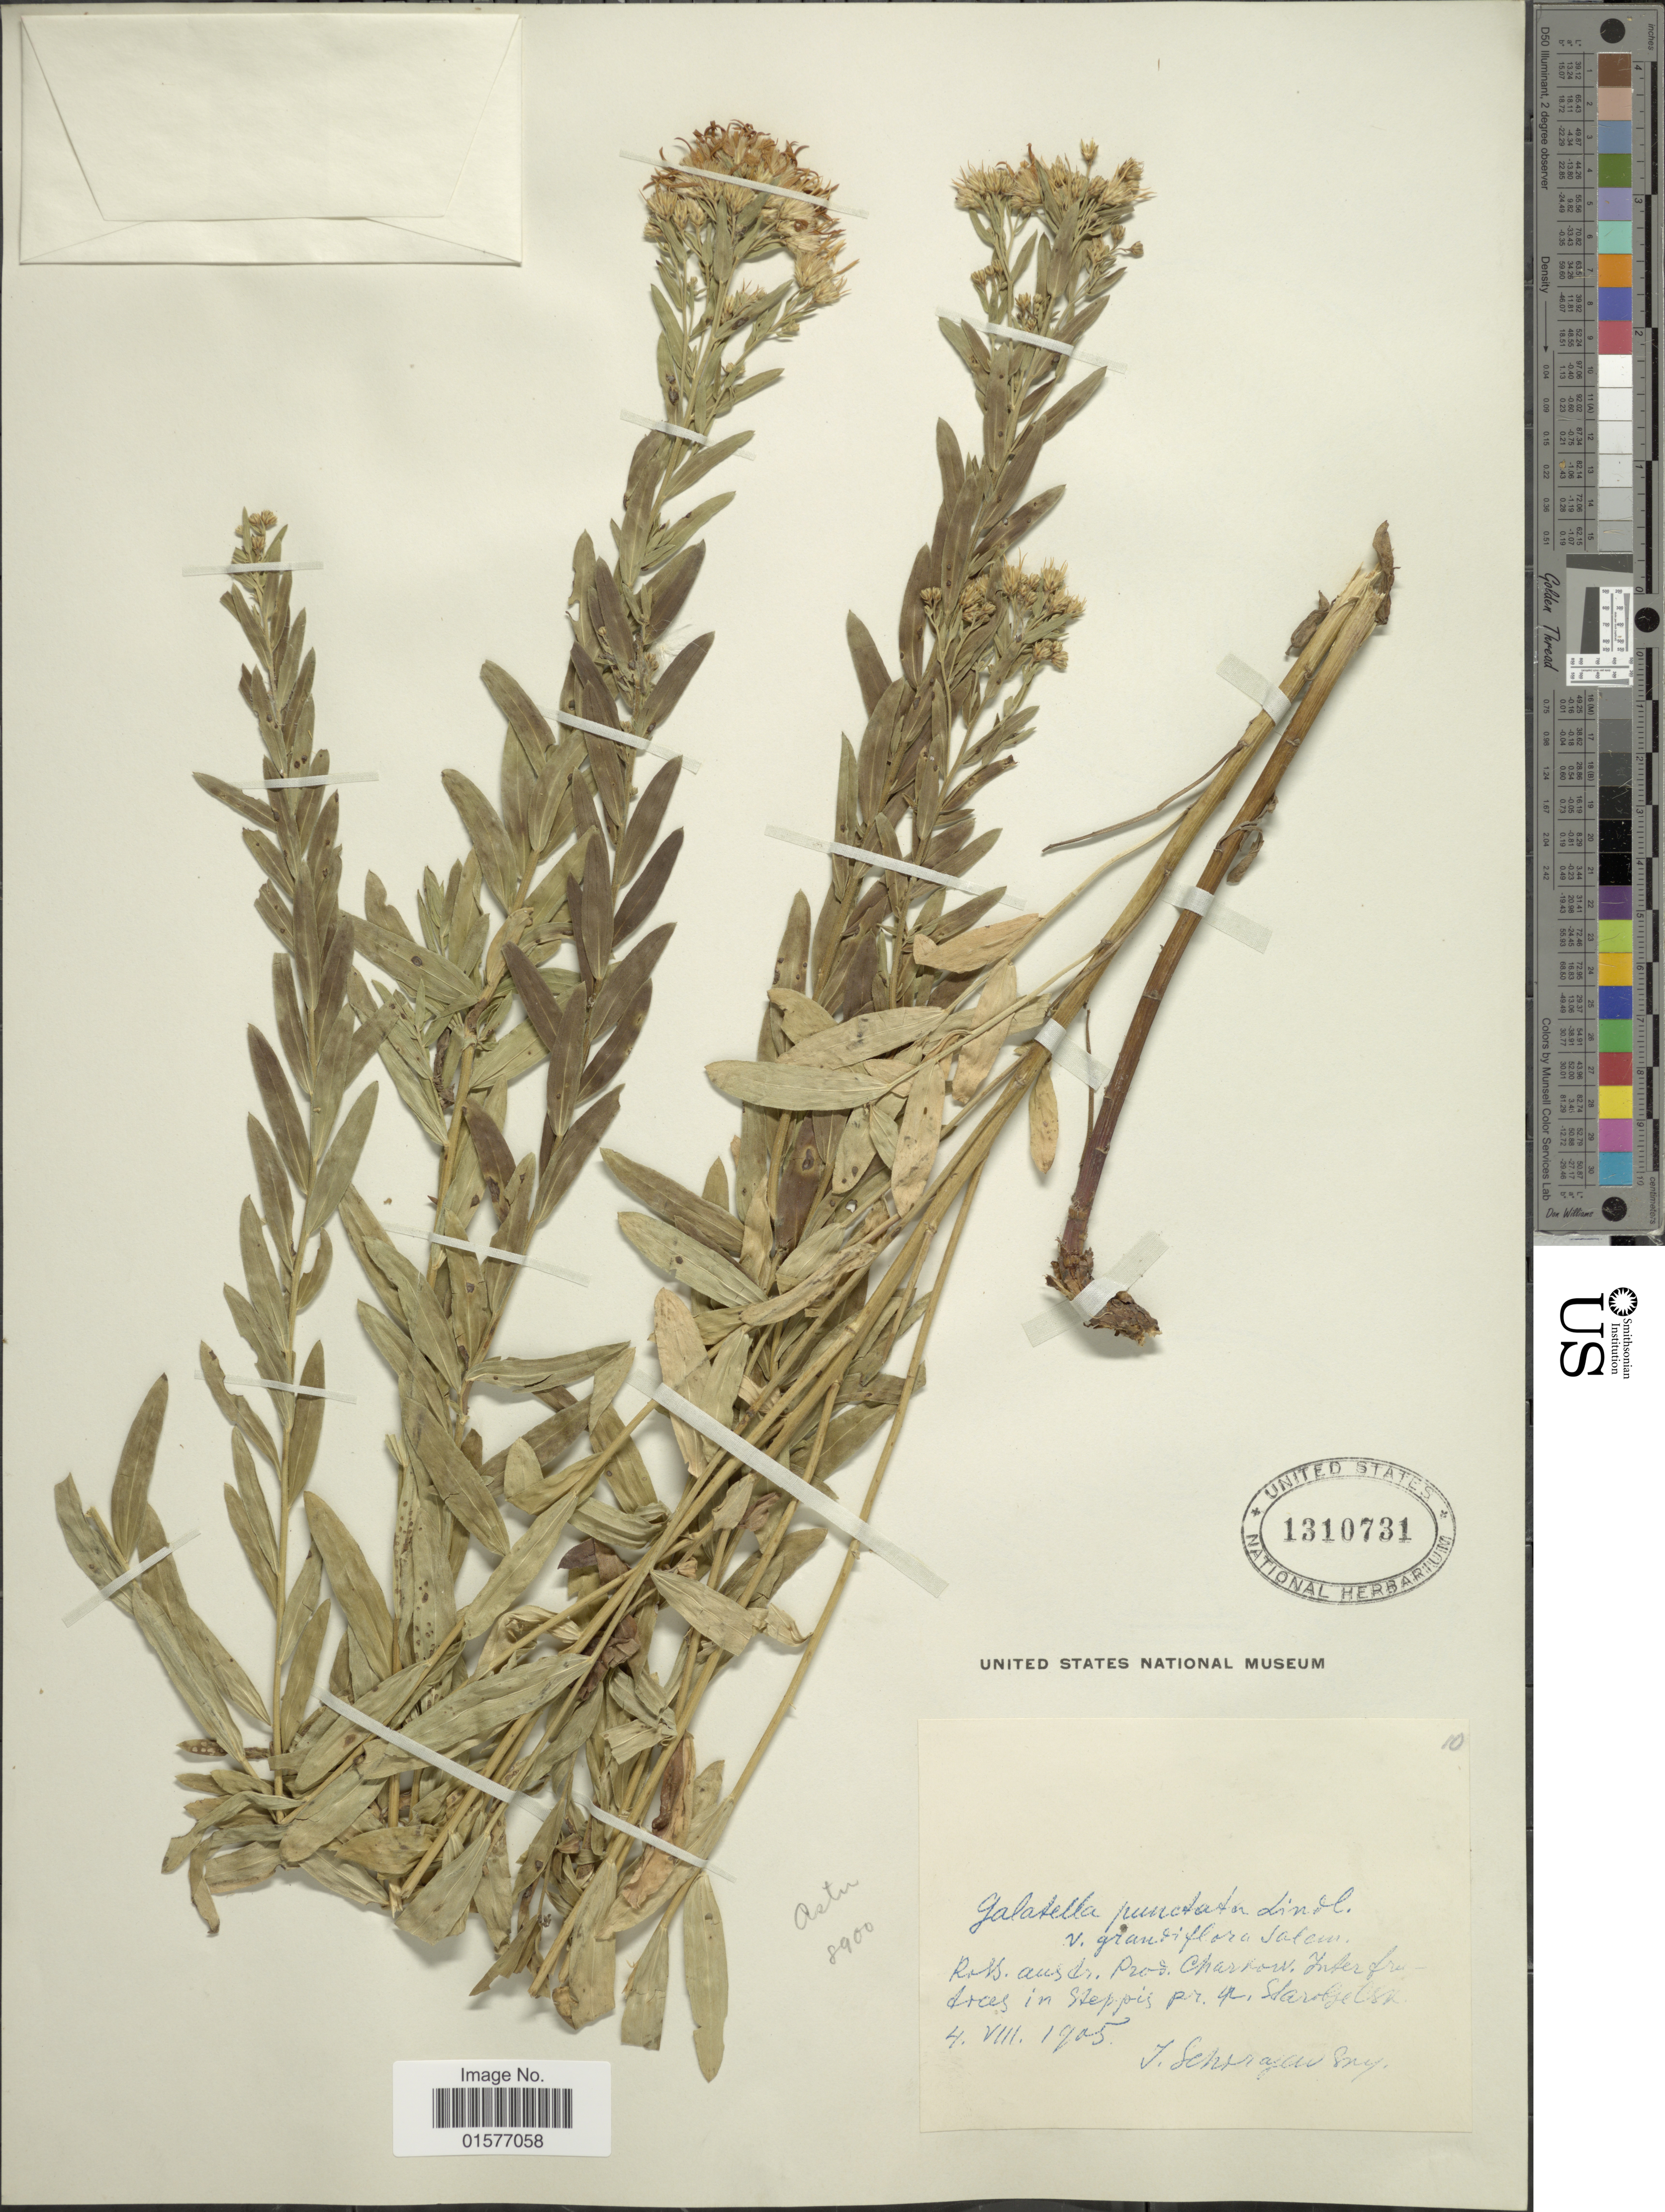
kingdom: Plantae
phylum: Tracheophyta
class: Magnoliopsida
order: Asterales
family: Asteraceae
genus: Linosyris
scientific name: Linosyris punctata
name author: (Moench) DC.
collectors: J. Schorajensky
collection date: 1905-08-04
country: Ukraine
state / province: Kharkiv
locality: Ross. austr. Prov. Charkow. Inter frutices in steppis pr. Starobjelsk.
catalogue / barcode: US 1310731